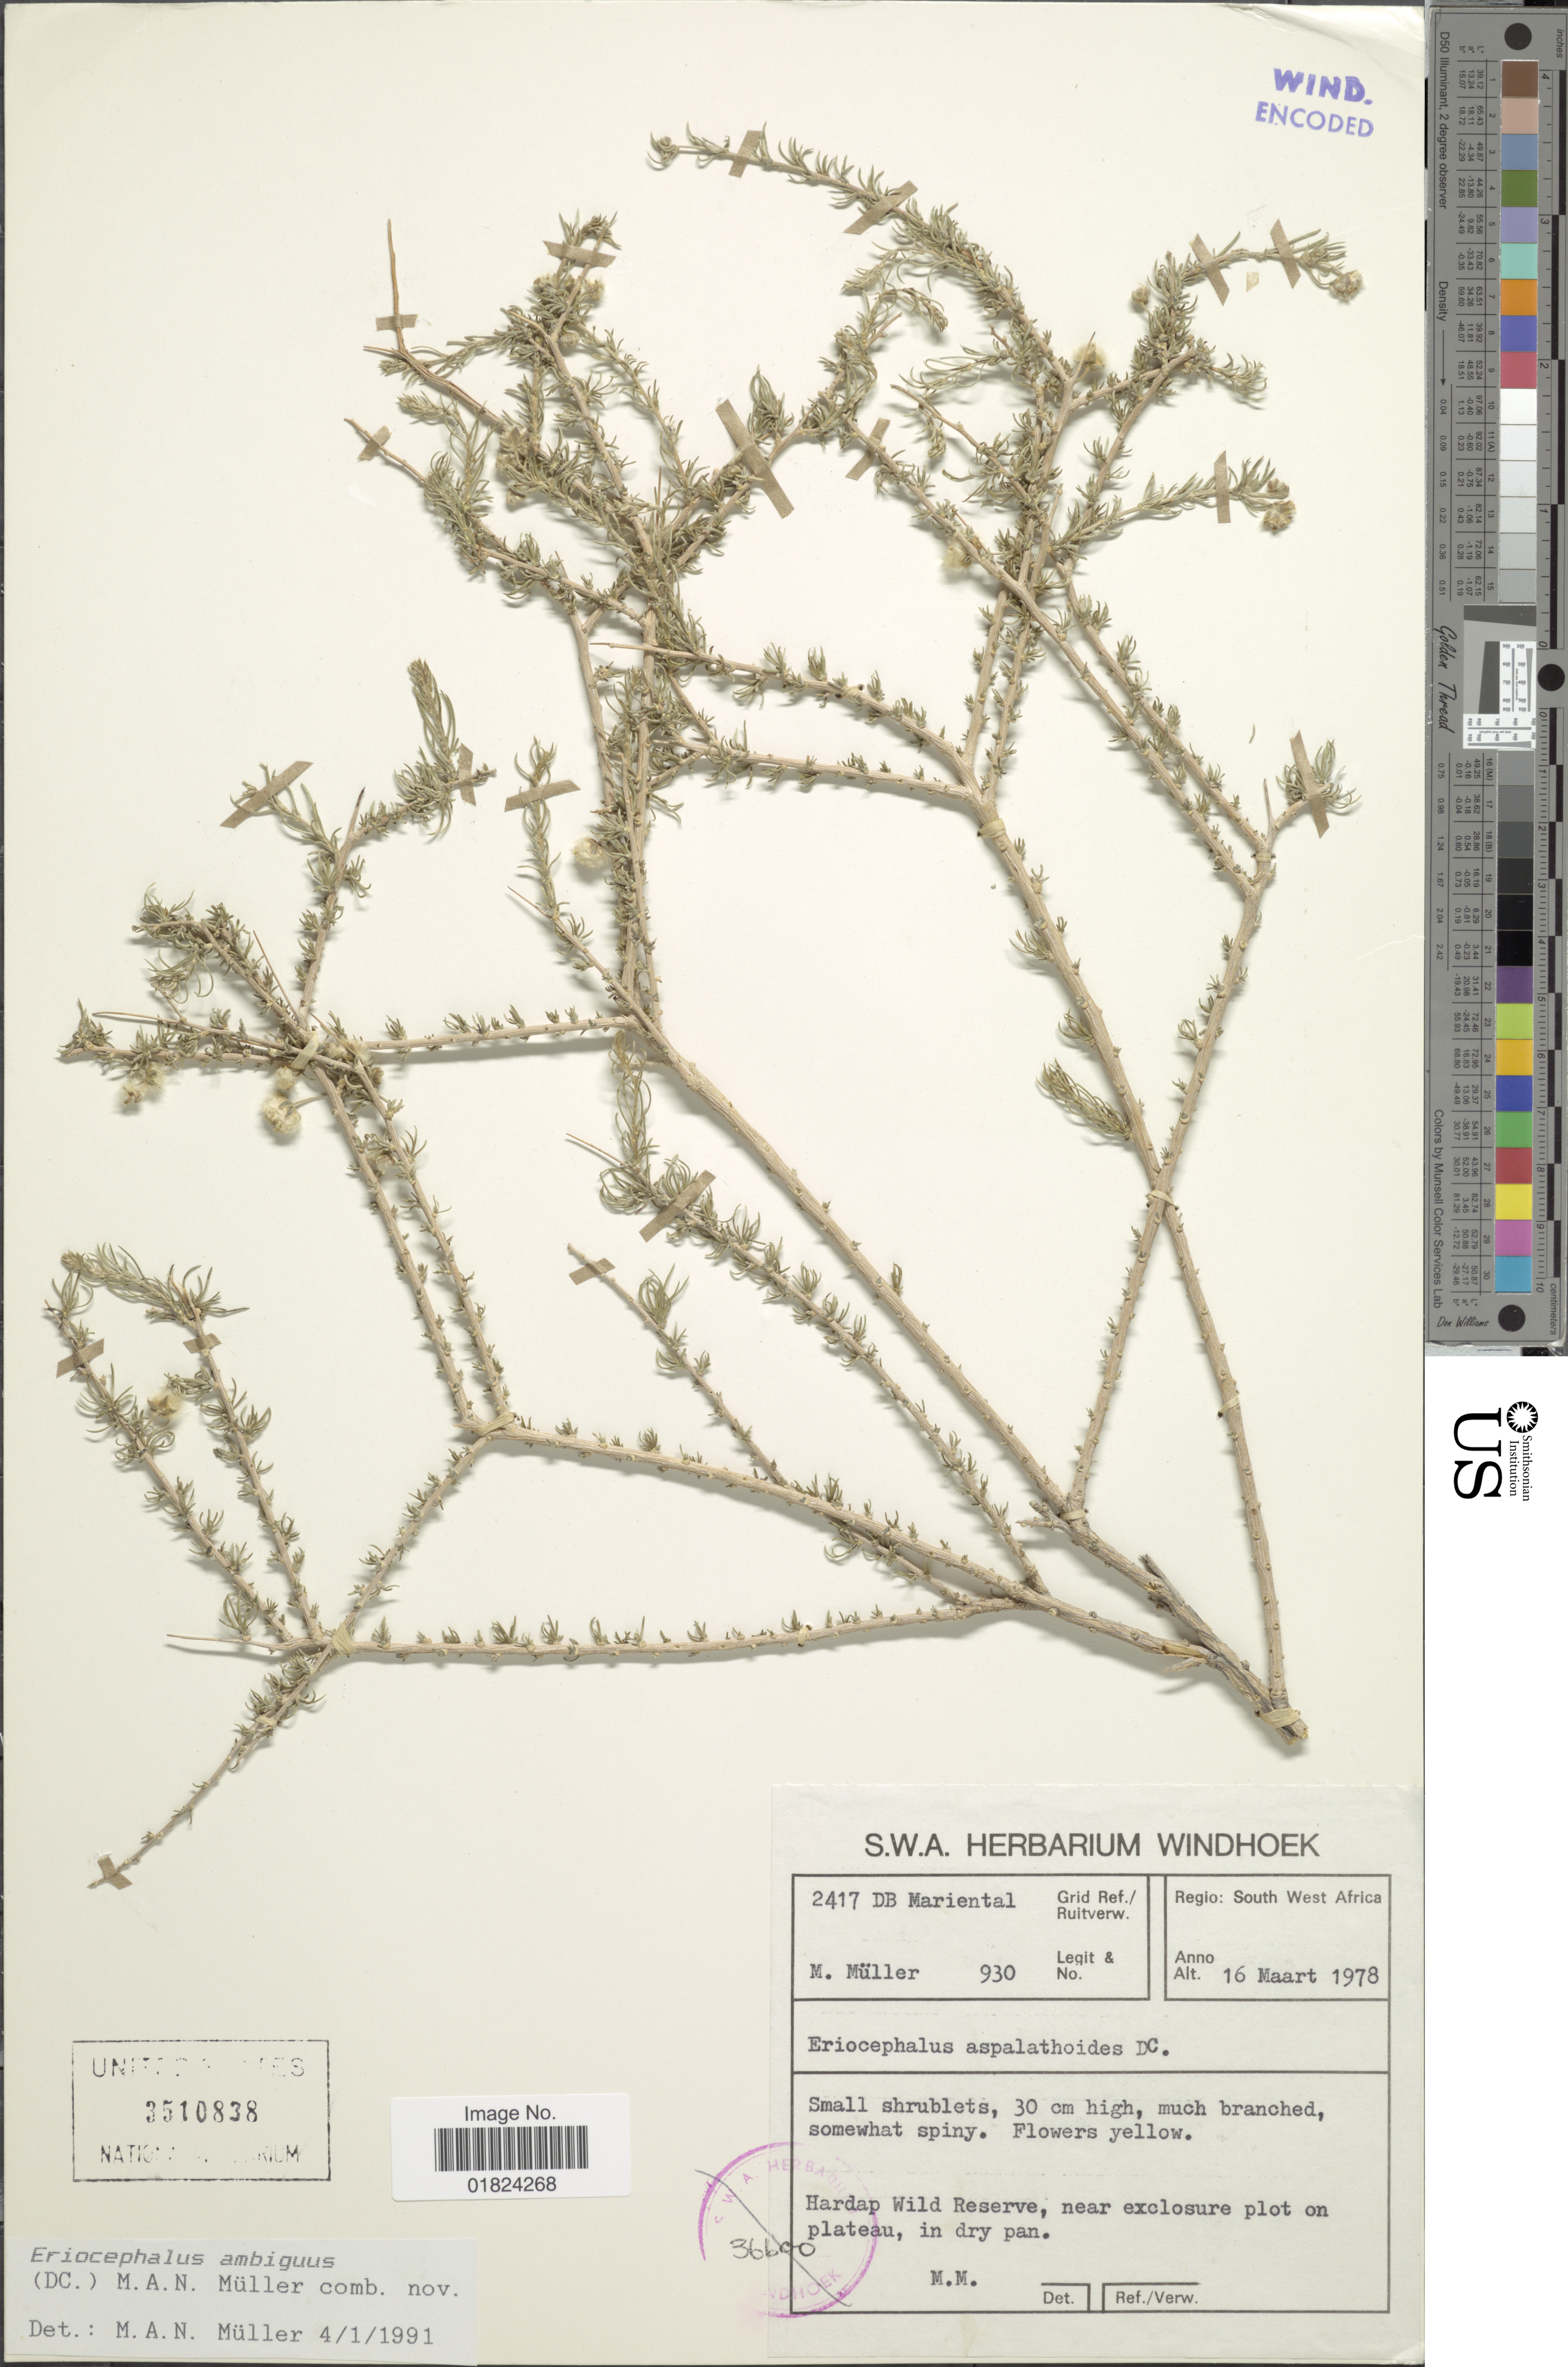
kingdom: Plantae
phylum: Tracheophyta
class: Magnoliopsida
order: Asterales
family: Asteraceae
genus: Eriocephalus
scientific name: Eriocephalus aspalathoides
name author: DC.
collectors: M. Muller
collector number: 930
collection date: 1978-03-16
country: Namibia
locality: South West Africa, Hardap Wild Reserve, near exclosureplot on plateau.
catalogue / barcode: US 3510838